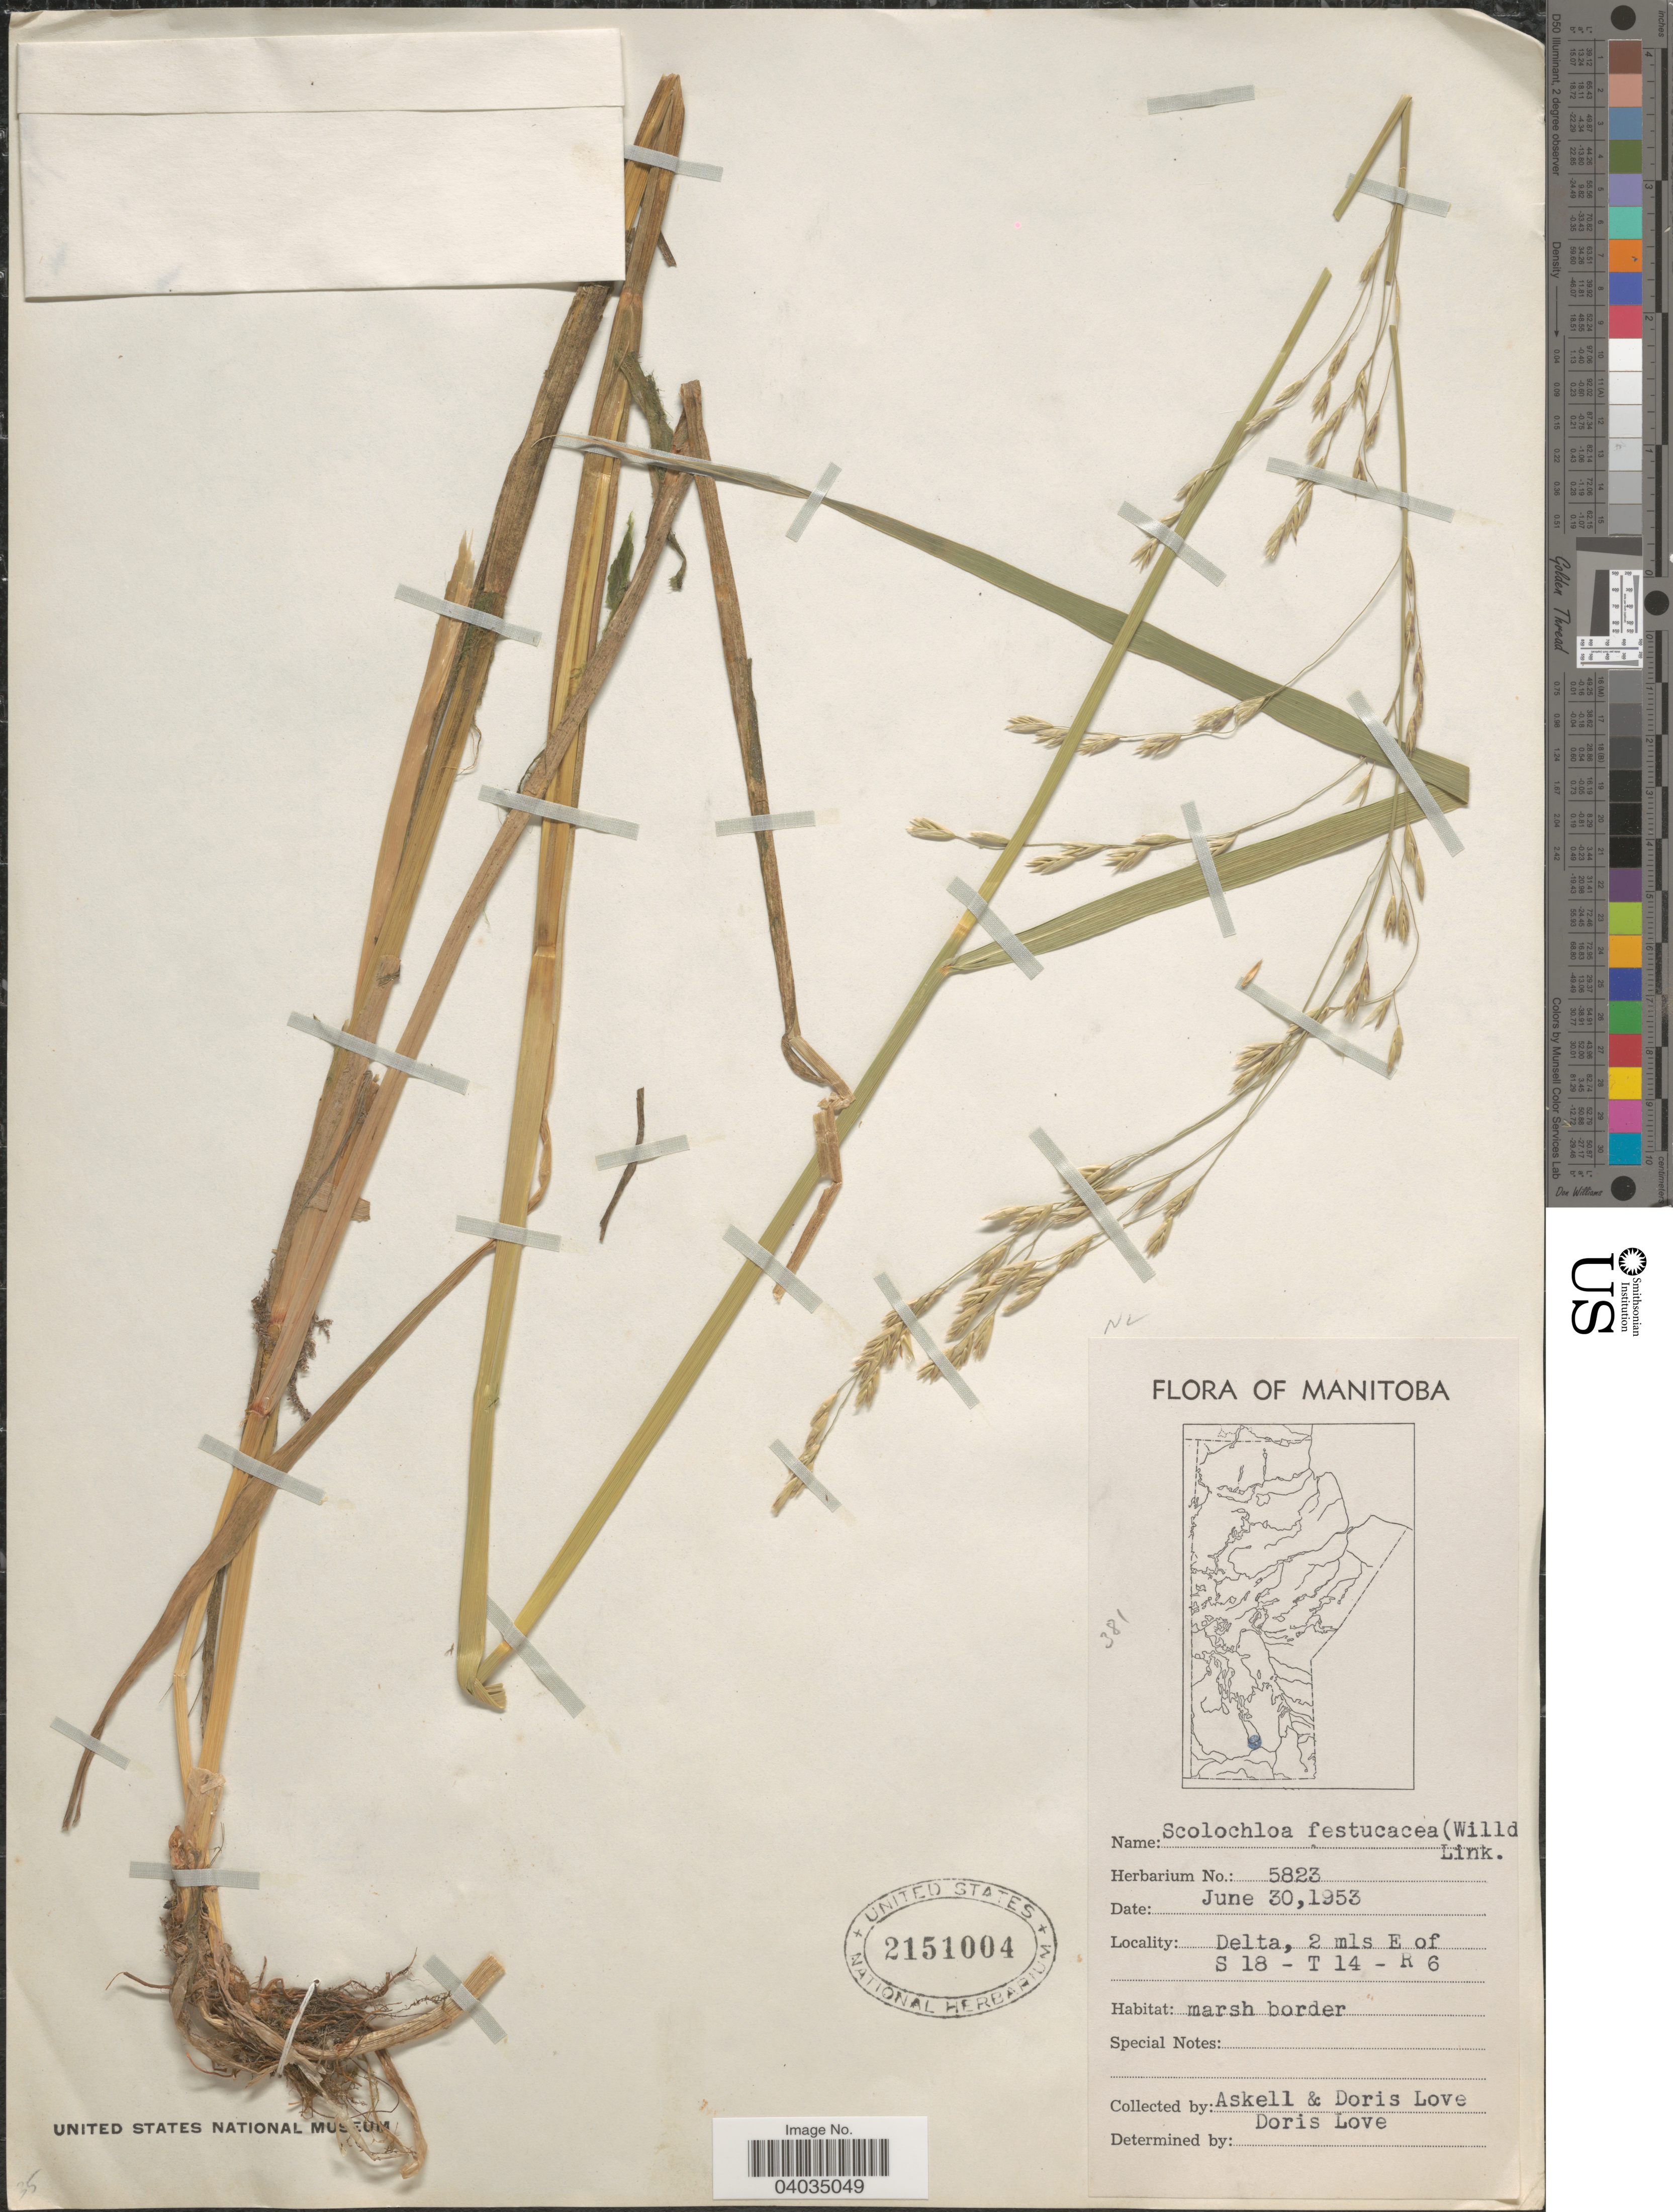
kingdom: Plantae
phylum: Tracheophyta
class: Liliopsida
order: Poales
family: Poaceae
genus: Scolochloa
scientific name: Scolochloa festucacea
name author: (Willd.) Link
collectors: Á. Löve & D. Löve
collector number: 5823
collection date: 1953-06-30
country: Canada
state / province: Manitoba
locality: Delta, 2 mls E of S 18 - T 14 - R 6.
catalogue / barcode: US 2151004